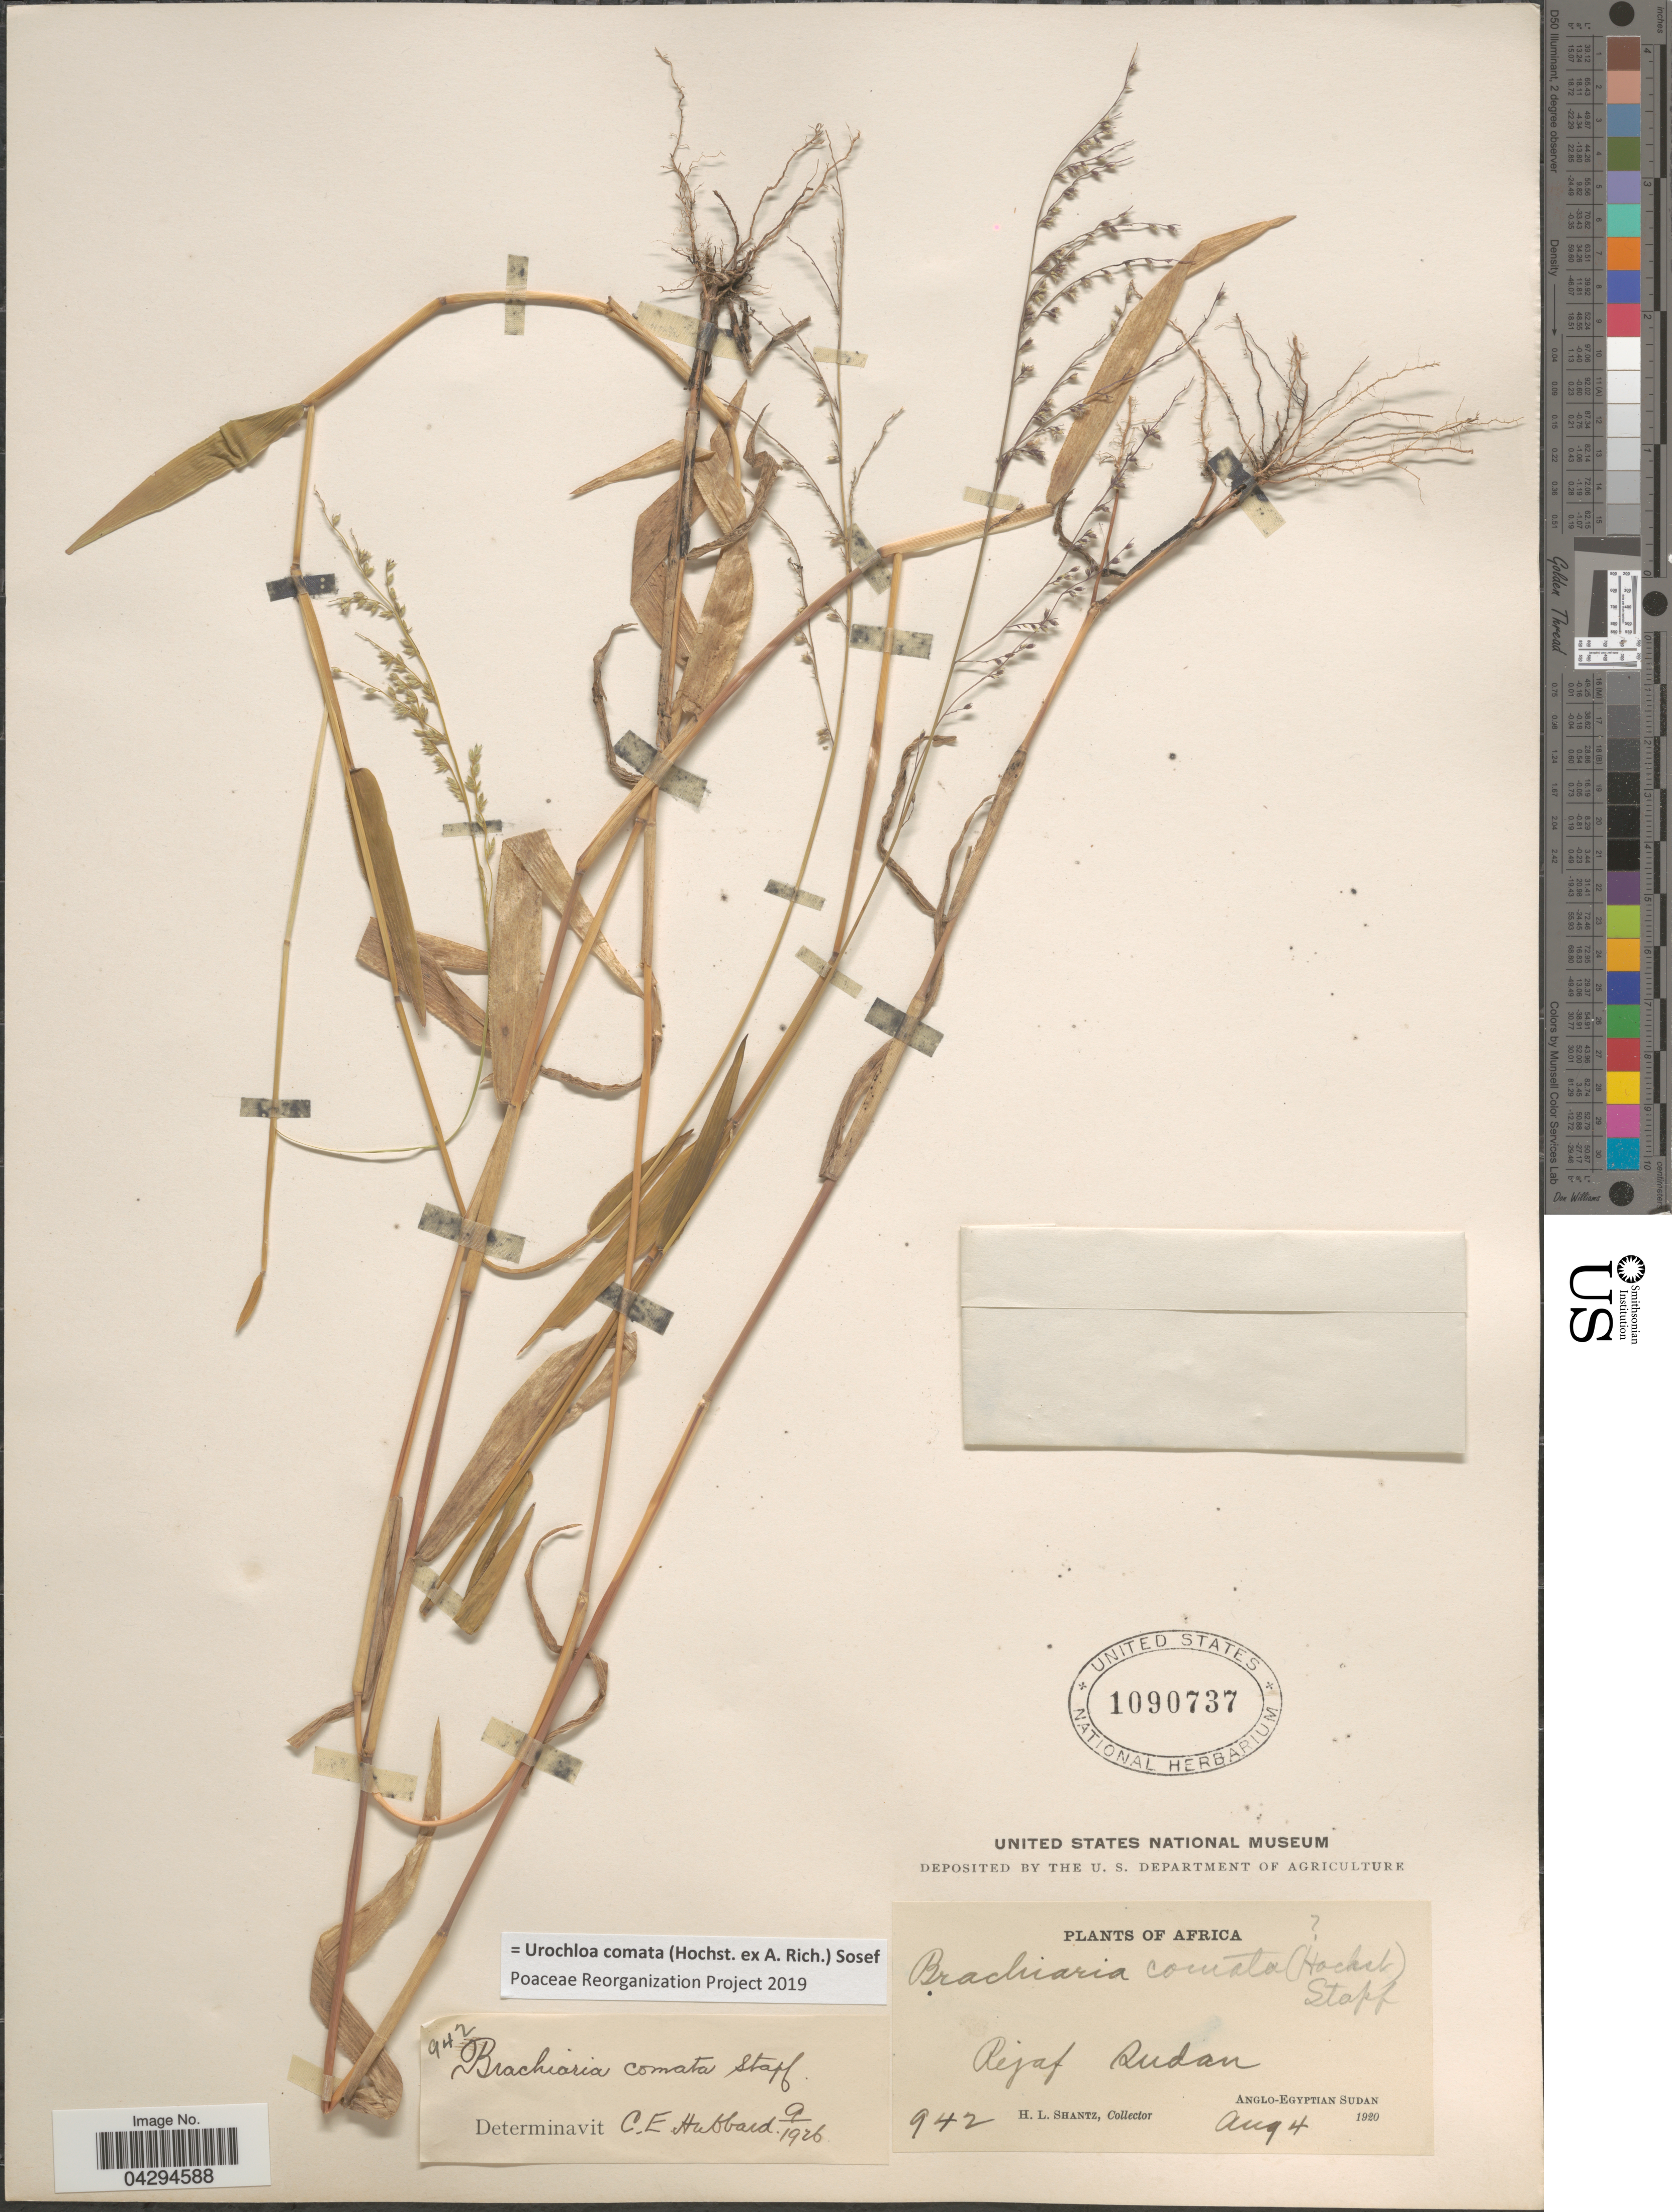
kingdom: Plantae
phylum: Tracheophyta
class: Liliopsida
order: Poales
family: Poaceae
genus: Urochloa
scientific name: Urochloa comata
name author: (Hochst. ex A. Rich.) Sosef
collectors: H. Shantz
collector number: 942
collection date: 1920-08-04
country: Sudan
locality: Rejaf. Anglo-Egyptian Sudan.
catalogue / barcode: US 1090737